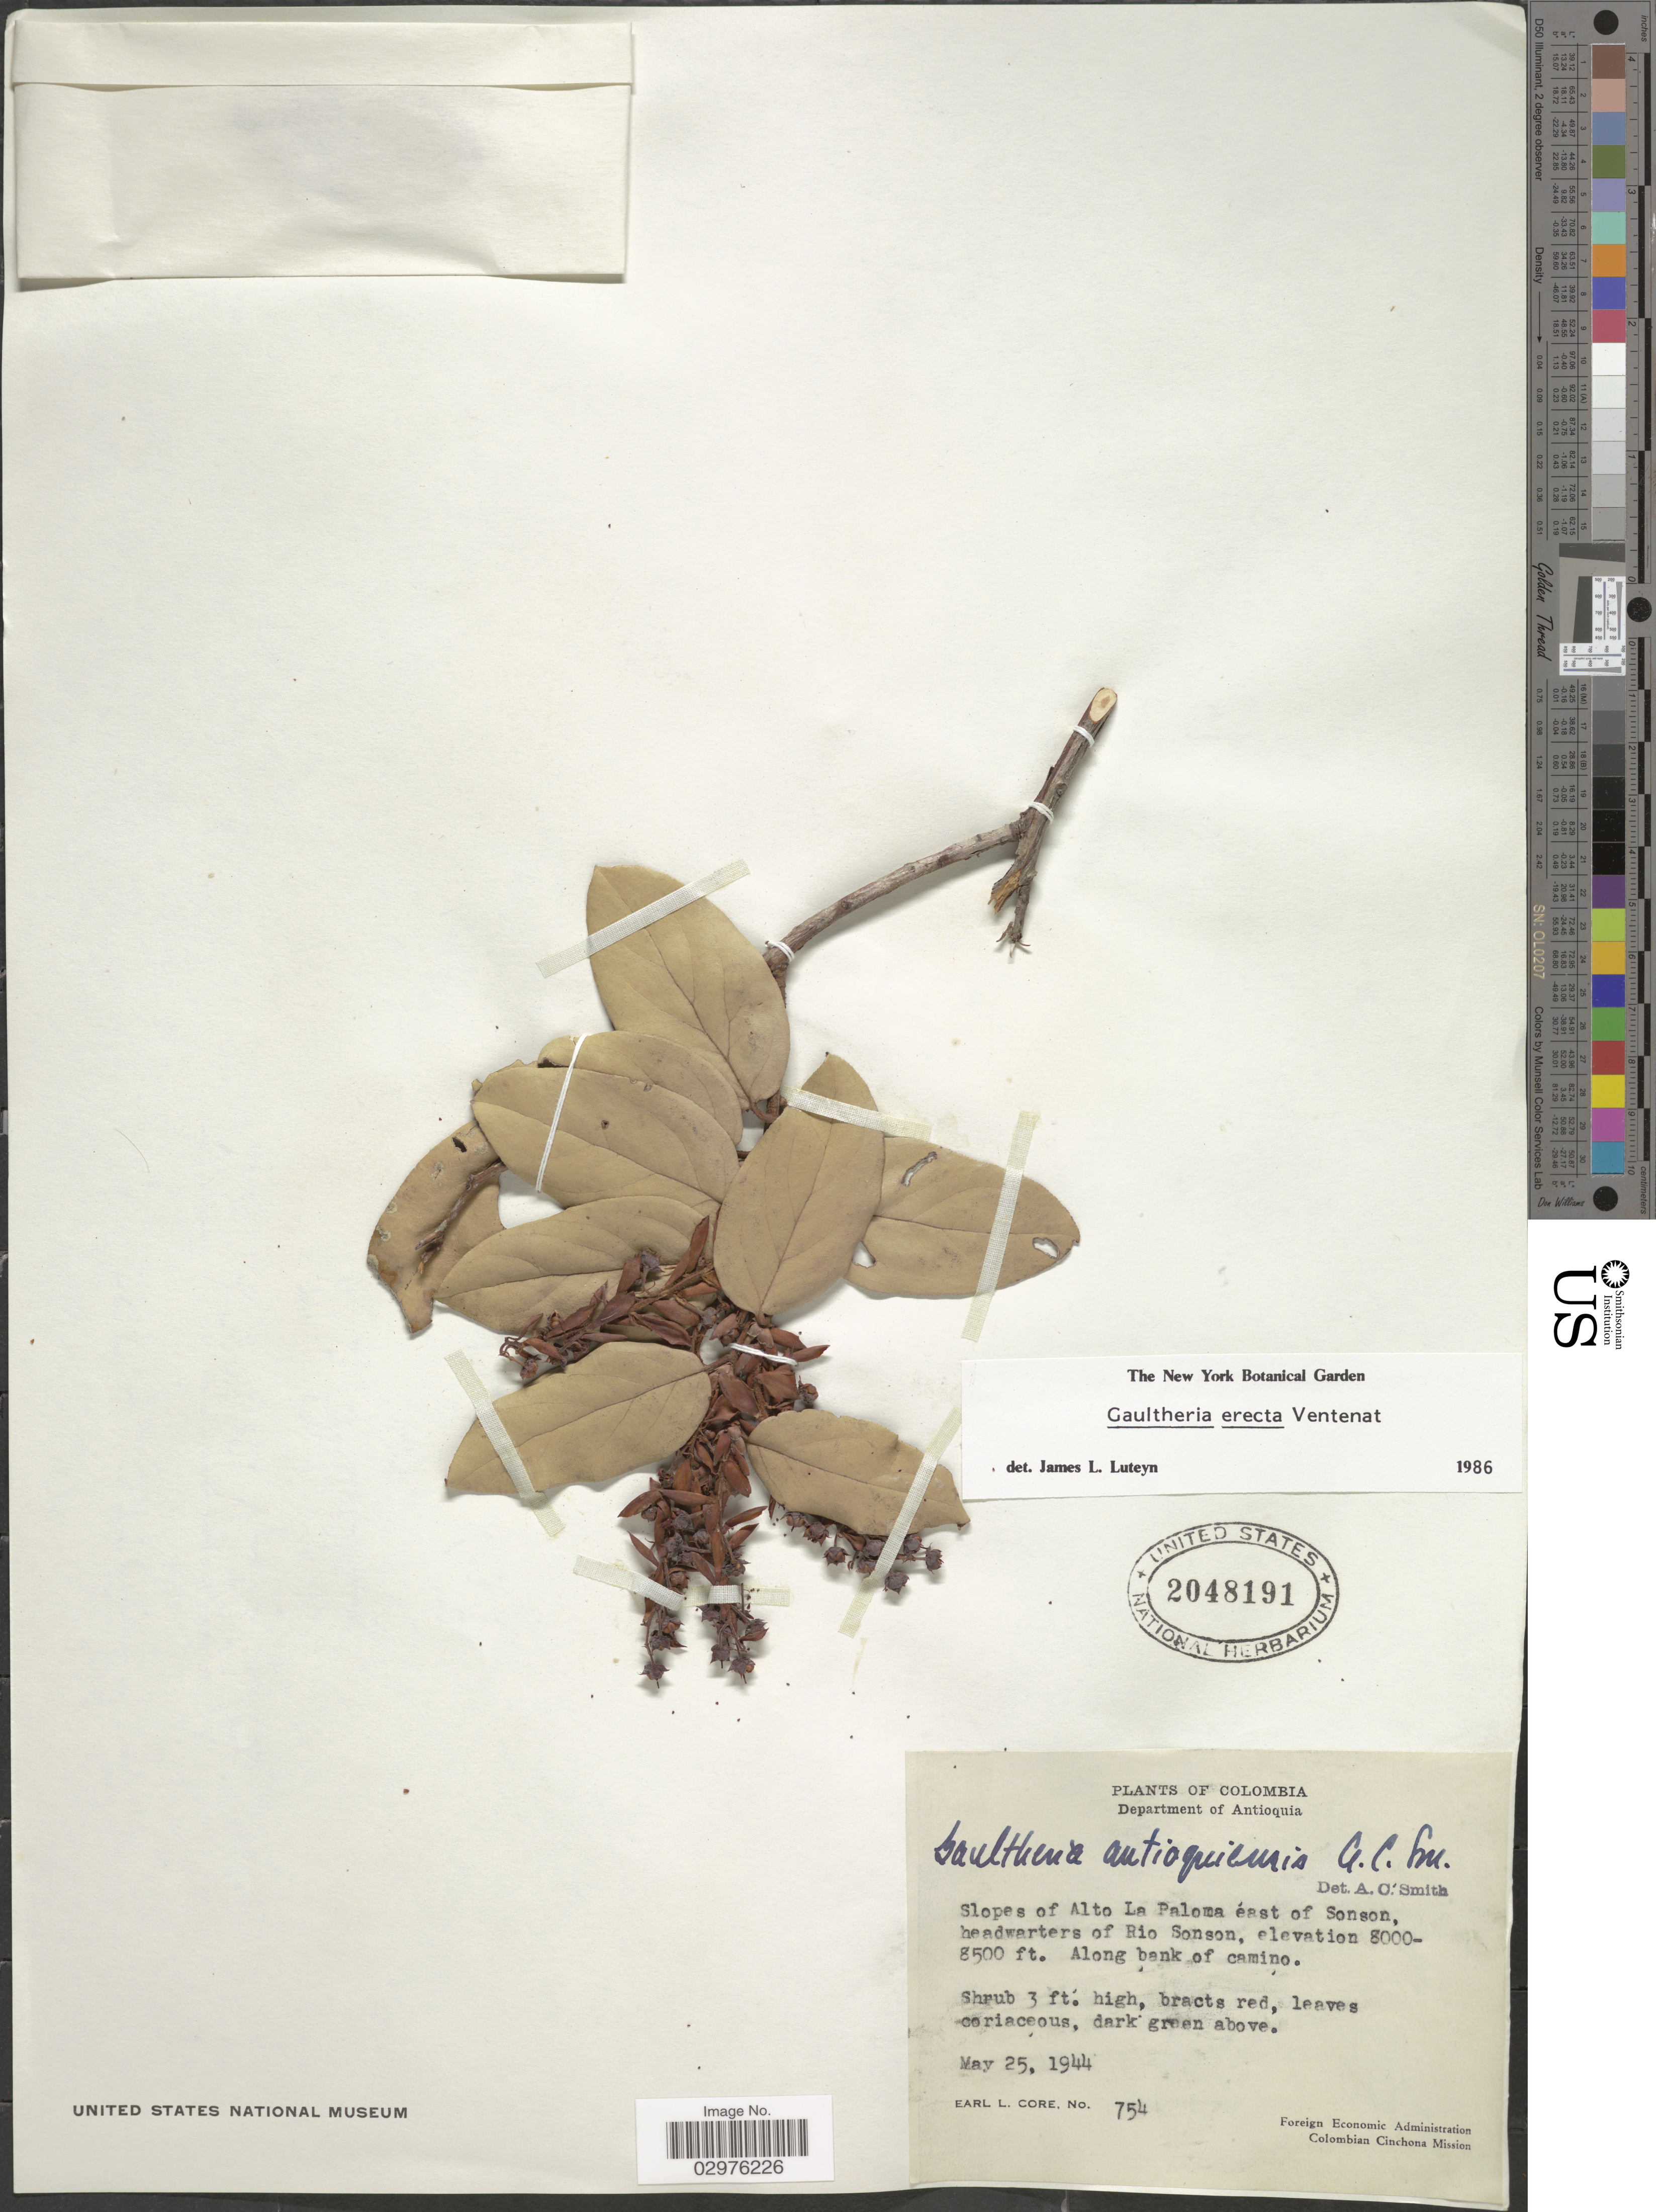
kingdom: Plantae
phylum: Tracheophyta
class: Magnoliopsida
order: Ericales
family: Ericaceae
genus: Gaultheria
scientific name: Gaultheria erecta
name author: Vent.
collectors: E. Core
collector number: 754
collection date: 1944-05-25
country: Colombia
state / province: Antioquia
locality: Department of Antioquia. Slopes of Alto La Paloma east of Sonson, headwaters of Rio Sonson.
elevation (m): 2438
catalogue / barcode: US 2048191